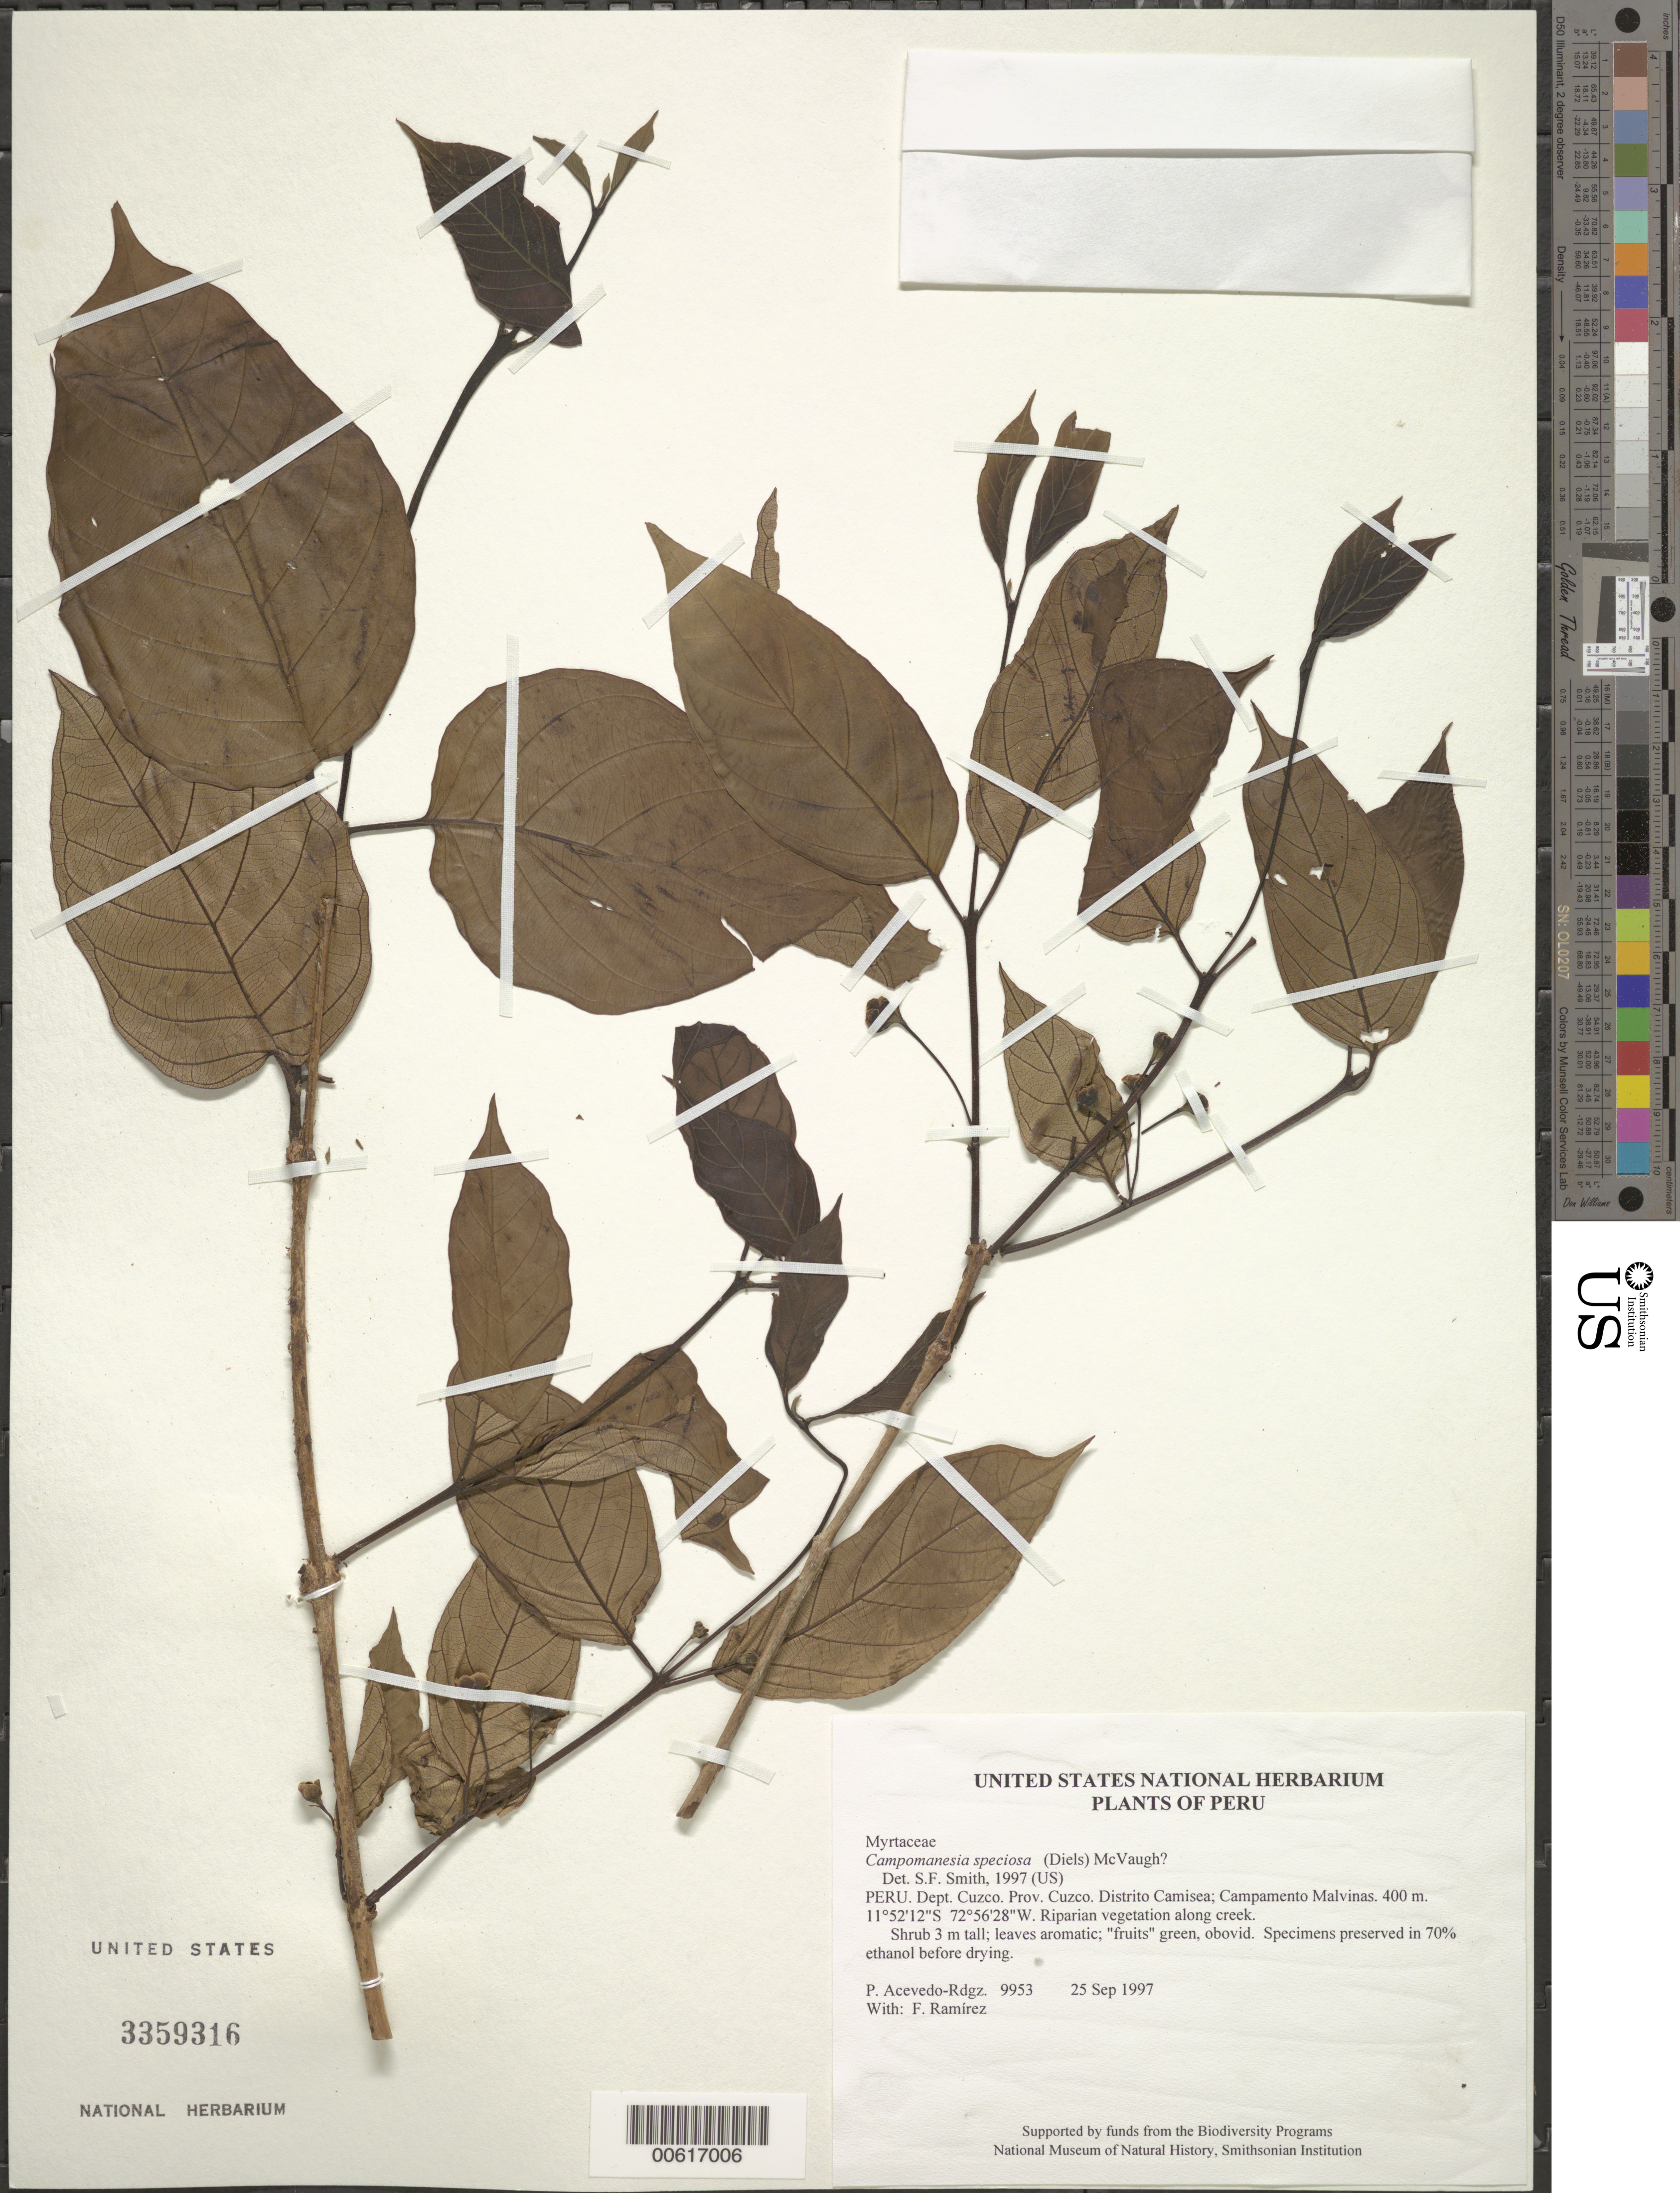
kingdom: Plantae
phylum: Tracheophyta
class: Magnoliopsida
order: Myrtales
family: Myrtaceae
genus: Campomanesia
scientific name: Campomanesia speciosa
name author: (Diels) McVaugh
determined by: Smith, Stephen F., (US), NMNH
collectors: P. Acevedo-Rodr. & F. Ramirez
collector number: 9953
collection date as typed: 25 Sep 1997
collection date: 1997-09-25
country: Peru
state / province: Cusco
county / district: Cusco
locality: Distrito Camisea; Campamento Malvinas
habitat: Riparian vegetation along creek.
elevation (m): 400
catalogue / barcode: US 3359316